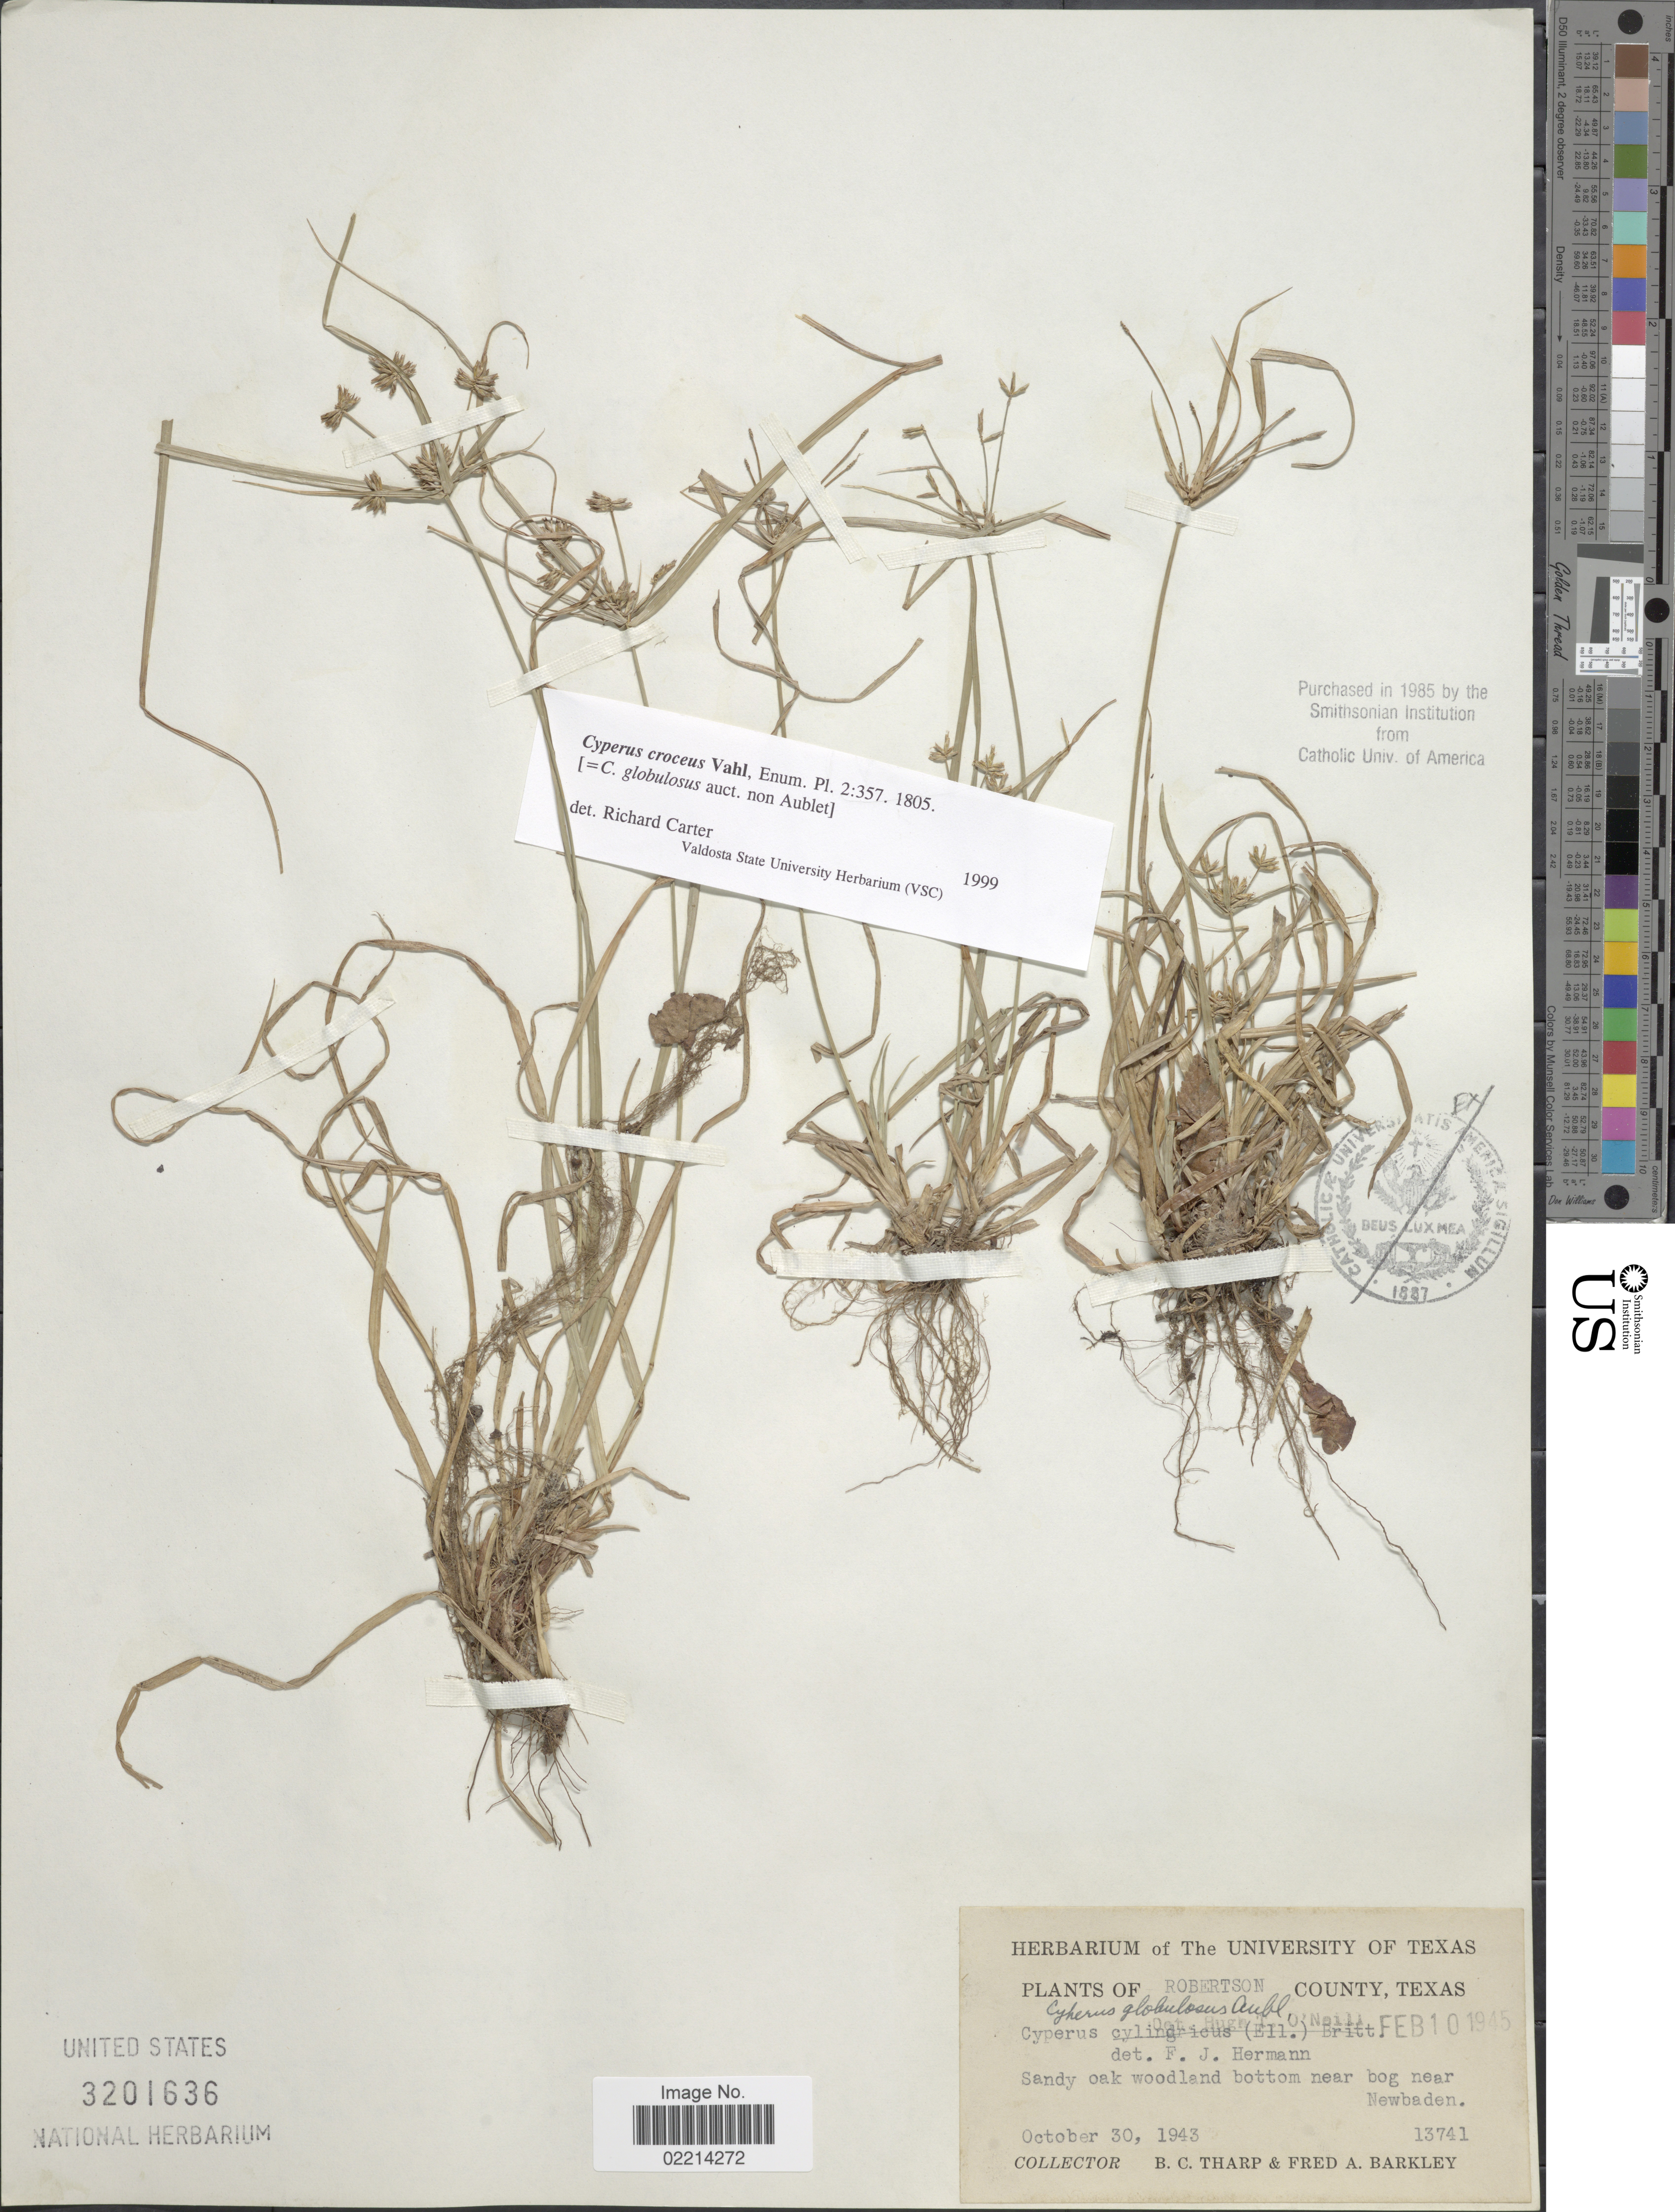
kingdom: Plantae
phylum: Tracheophyta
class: Liliopsida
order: Poales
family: Cyperaceae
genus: Cyperus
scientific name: Cyperus croceus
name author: Vahl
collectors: B. C. Tharp & F. A. Barkley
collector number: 13741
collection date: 1943-10-30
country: United States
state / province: Texas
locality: Robertson County, Sandy oak woodland bottom near bog near Newbaden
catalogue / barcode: US 3201636